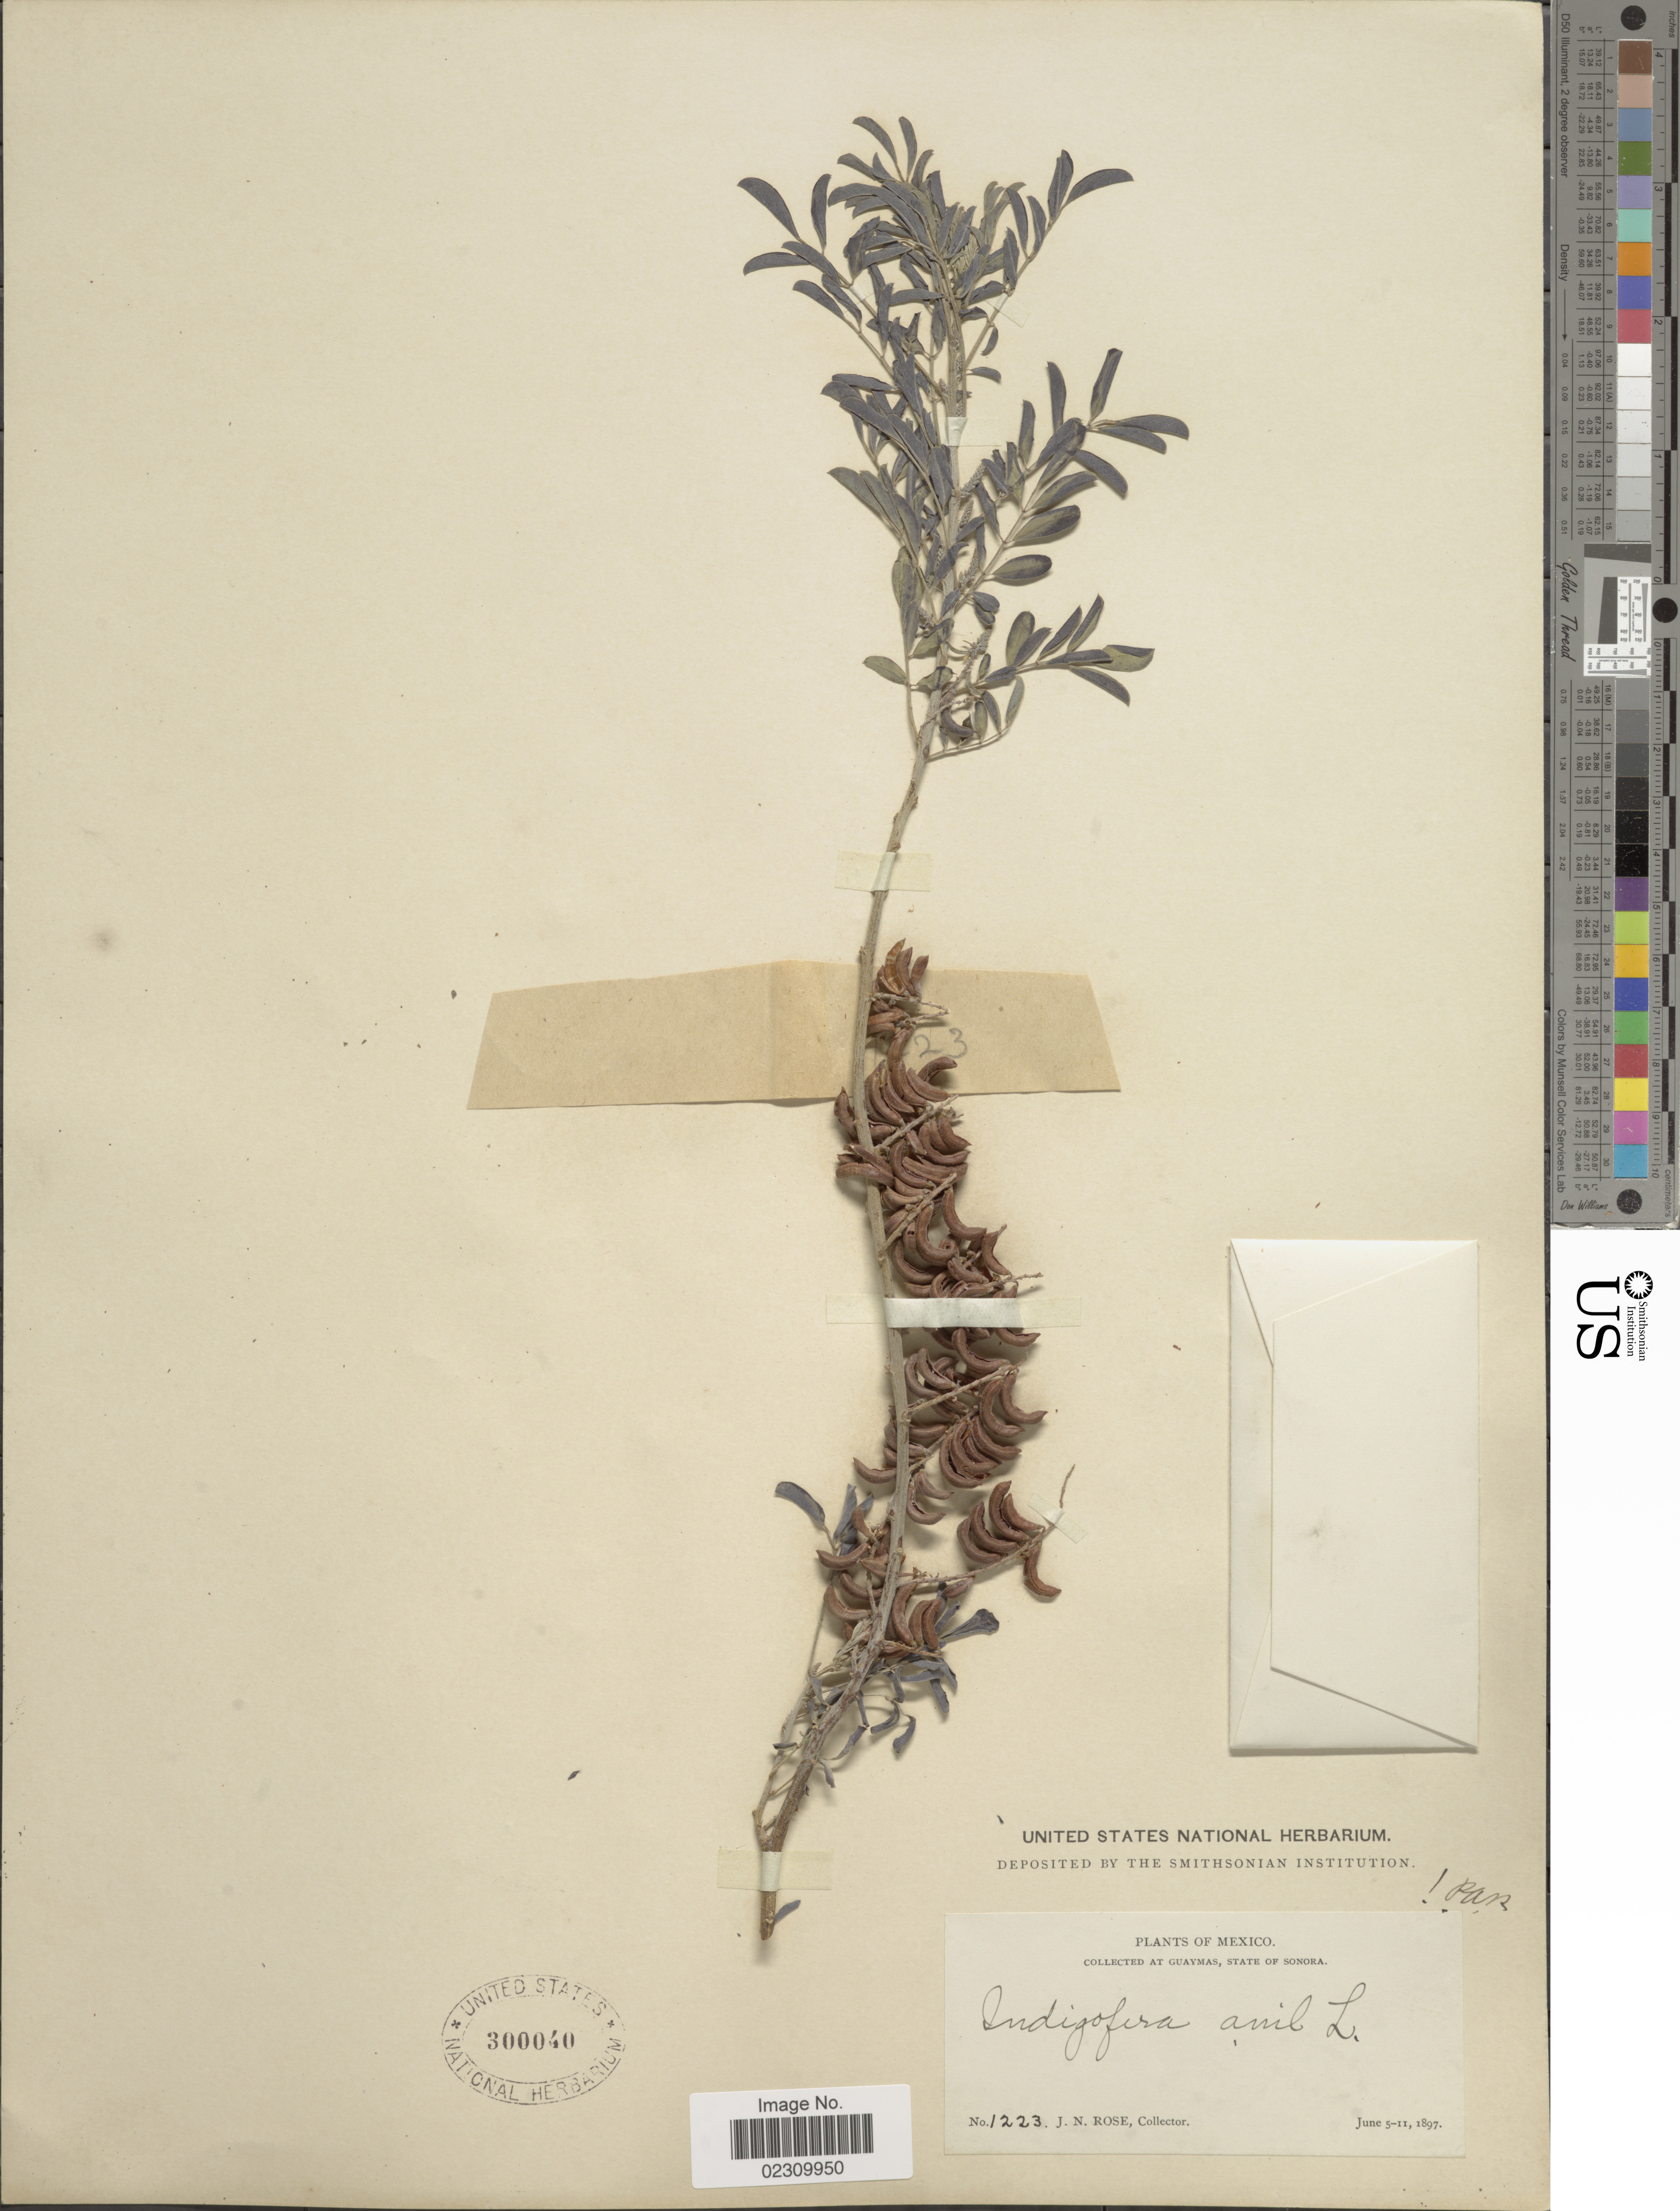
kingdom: Plantae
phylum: Tracheophyta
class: Magnoliopsida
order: Fabales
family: Fabaceae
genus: Indigofera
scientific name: Indigofera suffruticosa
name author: Mill.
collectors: J. N. Rose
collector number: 1223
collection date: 1897-06-05/1897-06-11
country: Mexico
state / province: Sonora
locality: Guaymas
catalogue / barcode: US 300040